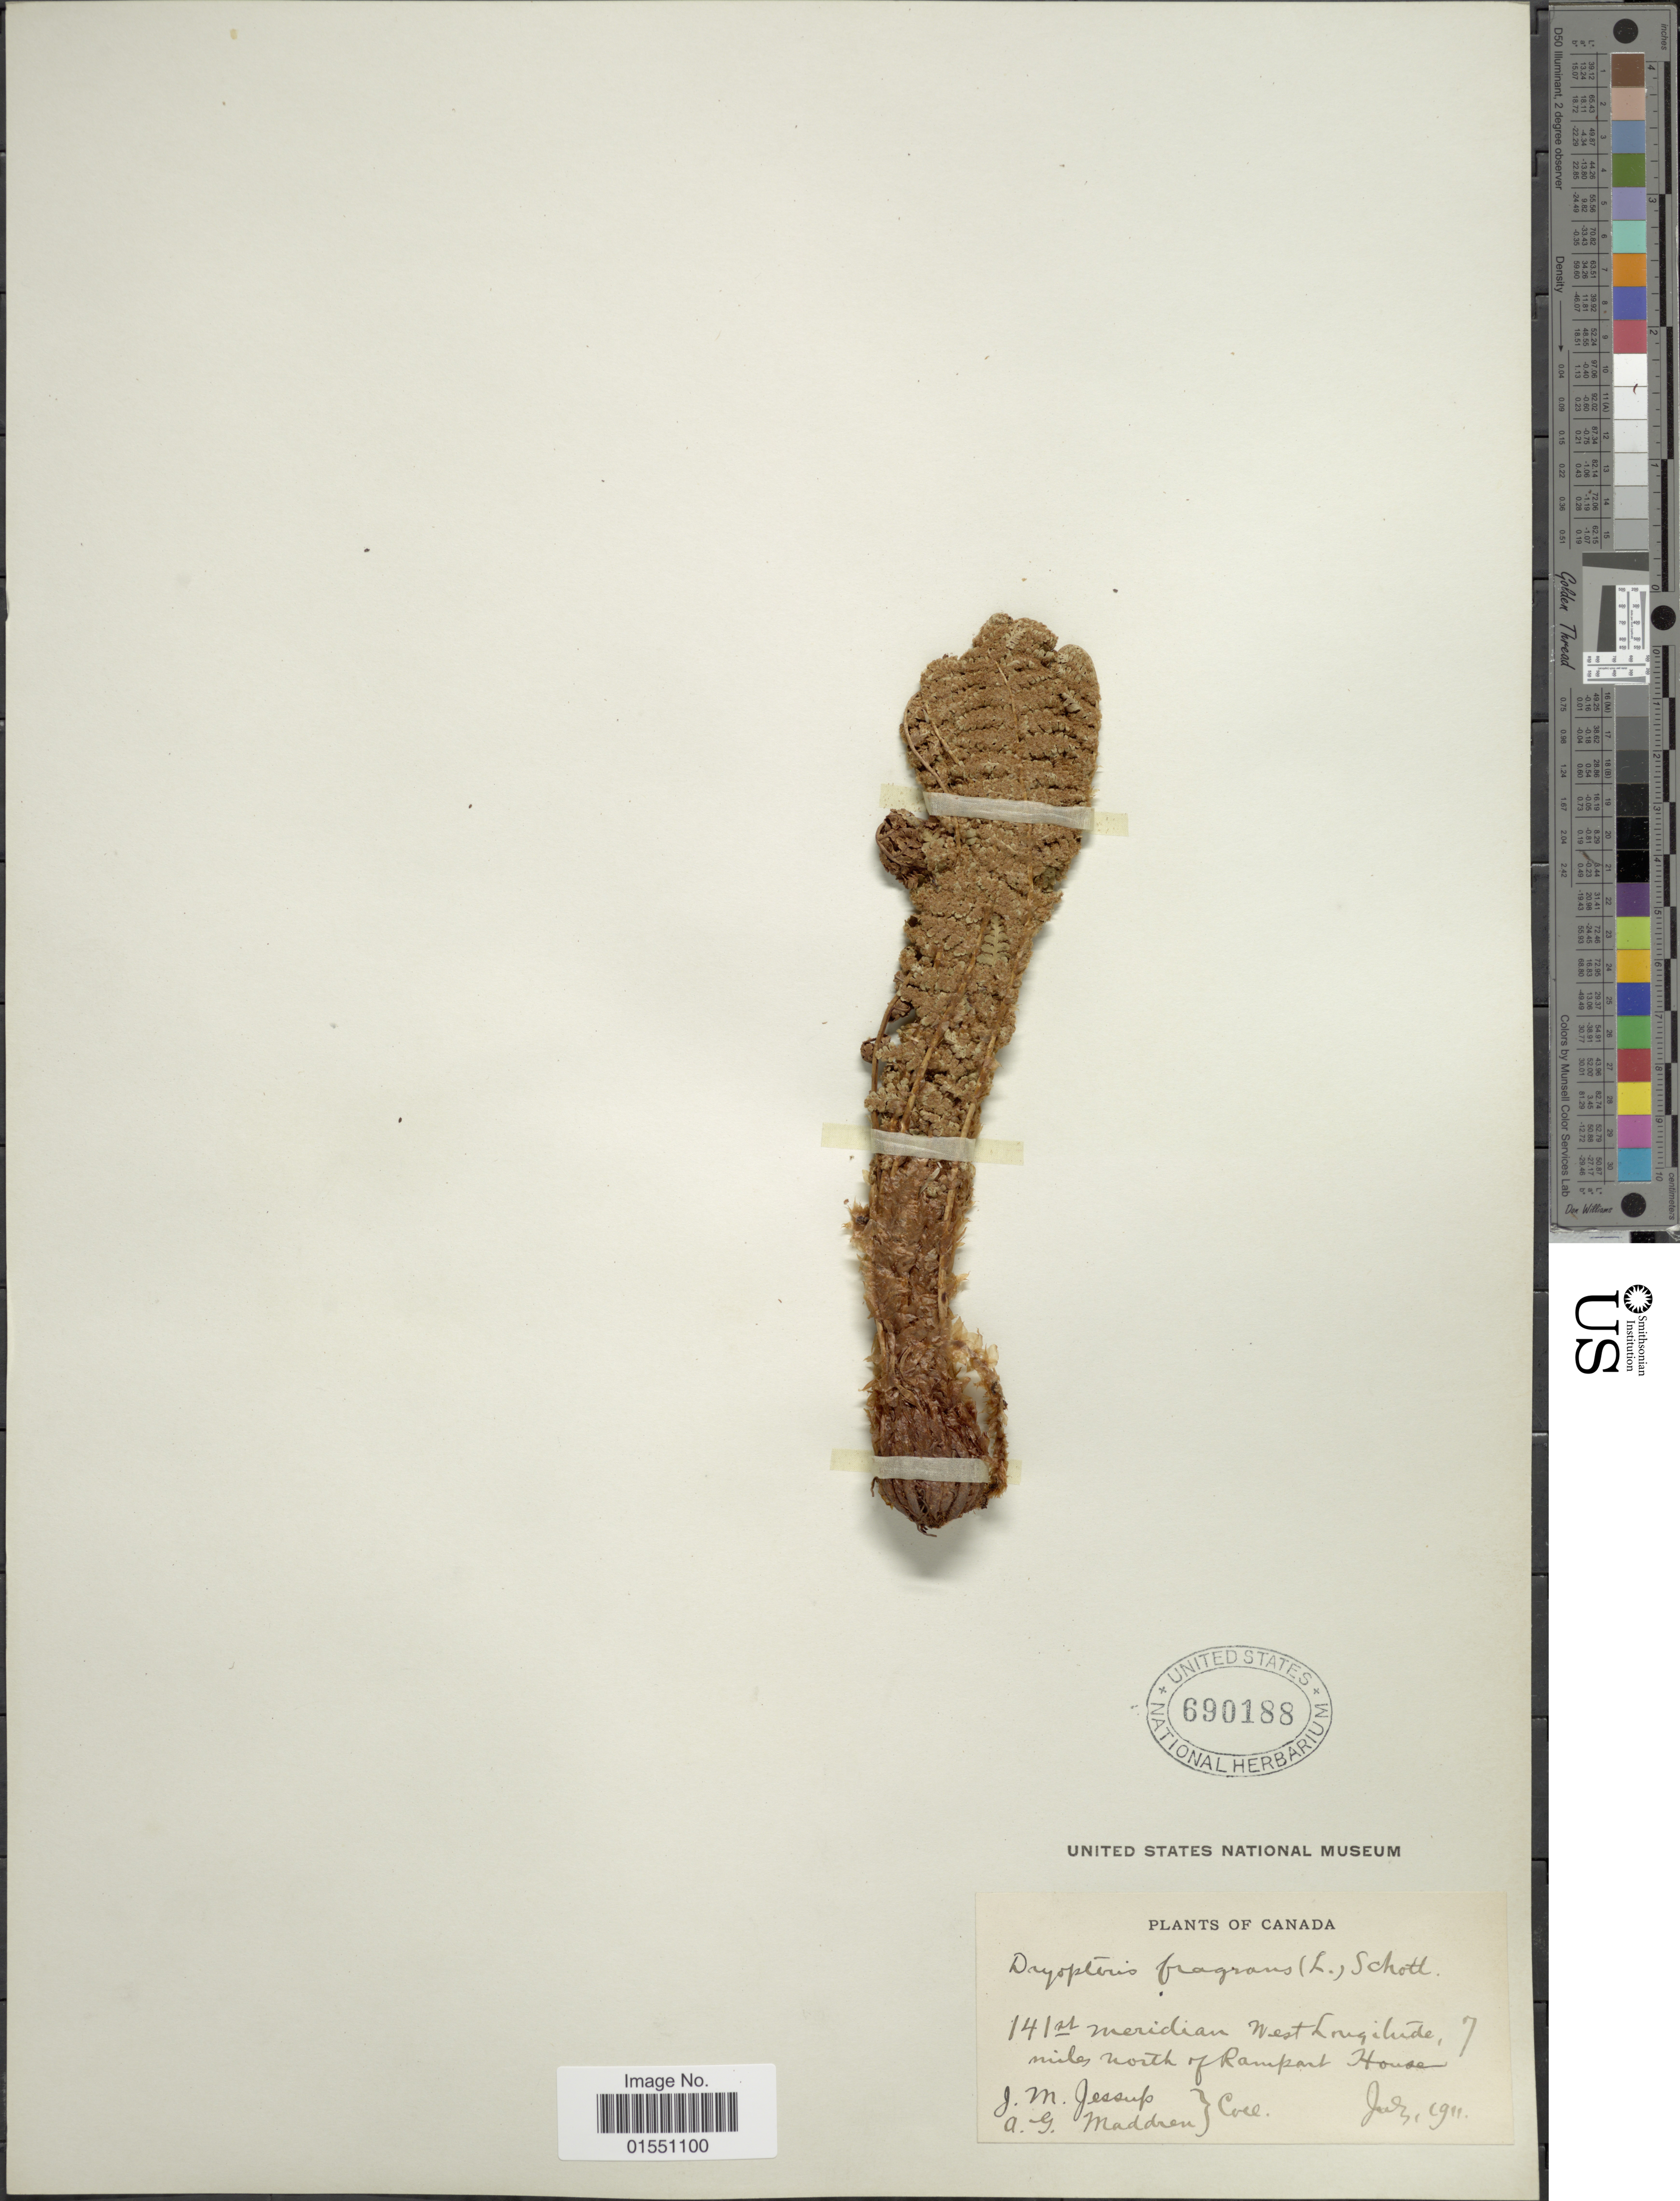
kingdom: Plantae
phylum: Tracheophyta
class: Polypodiopsida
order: Polypodiales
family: Dryopteridaceae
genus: Dryopteris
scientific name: Dryopteris fragrans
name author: (L.) Schott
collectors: J. Jessup & A. Maddren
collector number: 141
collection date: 1911-07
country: Canada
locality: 7 miles north of Rampant House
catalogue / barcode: US 690188